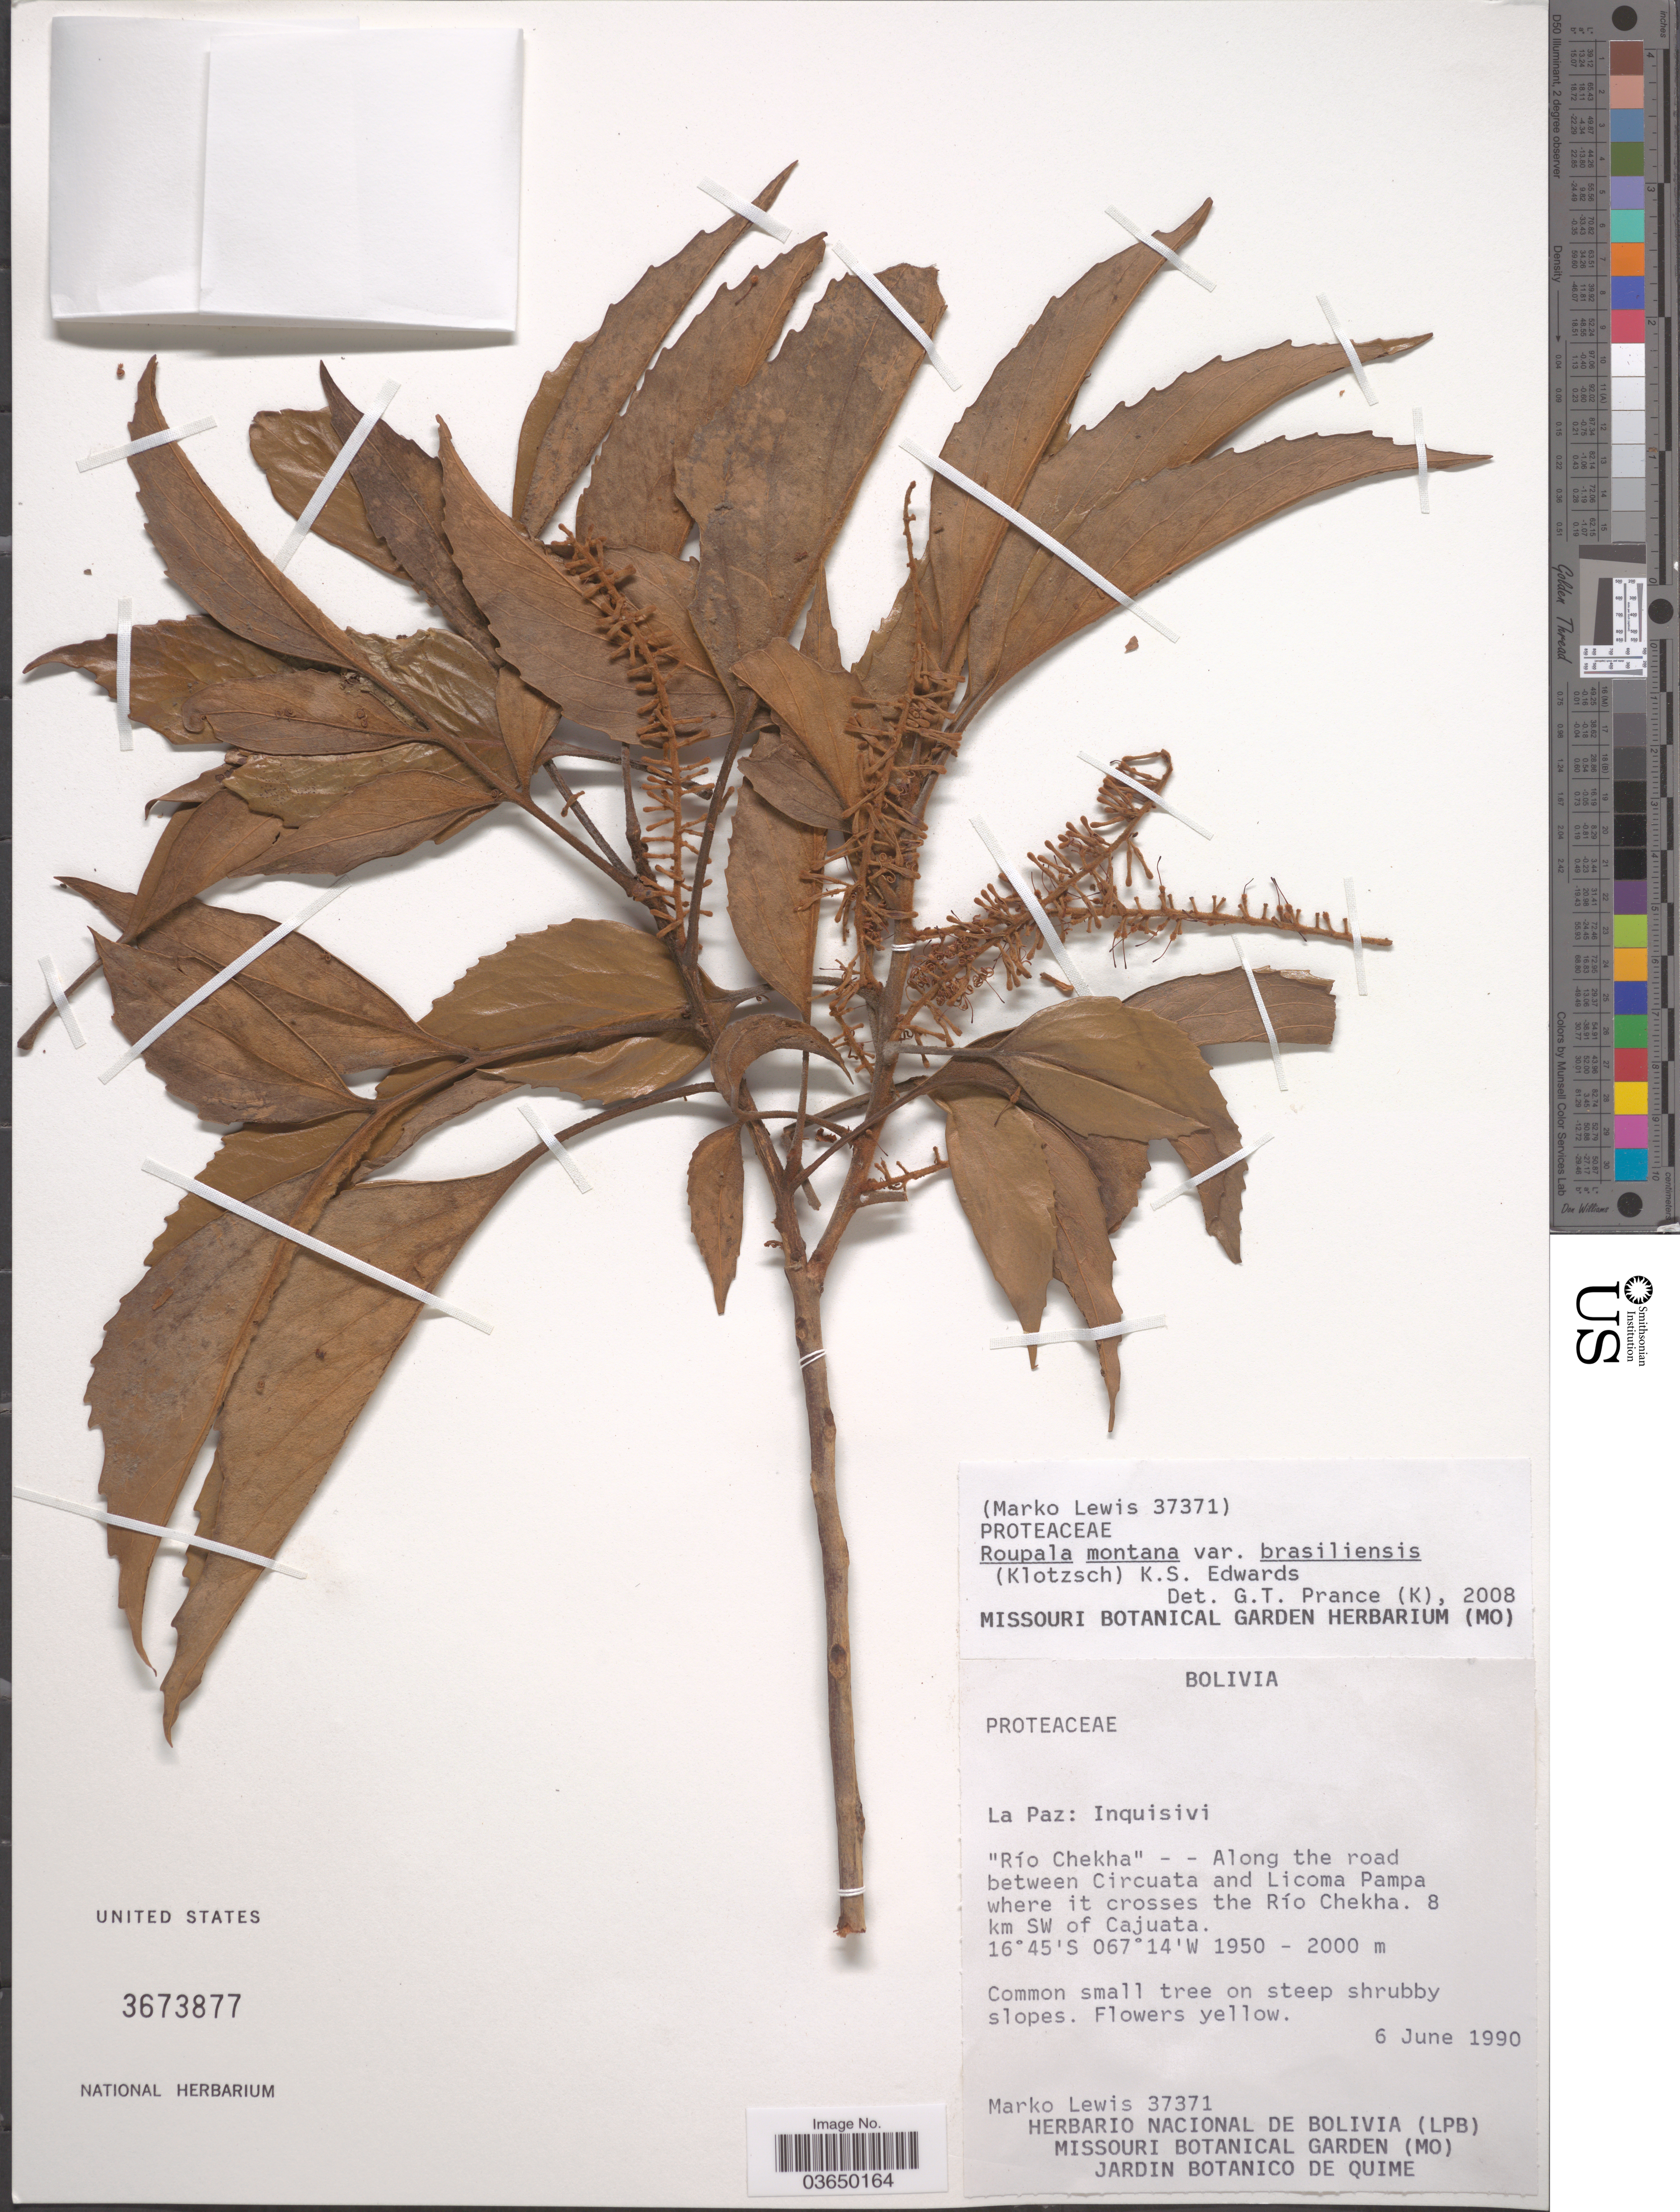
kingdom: Plantae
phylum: Tracheophyta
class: Magnoliopsida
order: Proteales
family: Proteaceae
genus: Roupala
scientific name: Roupala montana var. brasiliensis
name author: (Klotzsch) K.S. Edwards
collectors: M. A. Lewis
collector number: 37371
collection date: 1990-06-06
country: Bolivia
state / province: La Paz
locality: Inquisivi. "Río Chekha" - - Along the road between Circuata and Licoma Pampa where it crosses the Río Chekha. 8 km SW of Cajuata.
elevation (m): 1950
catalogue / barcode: US 3673877